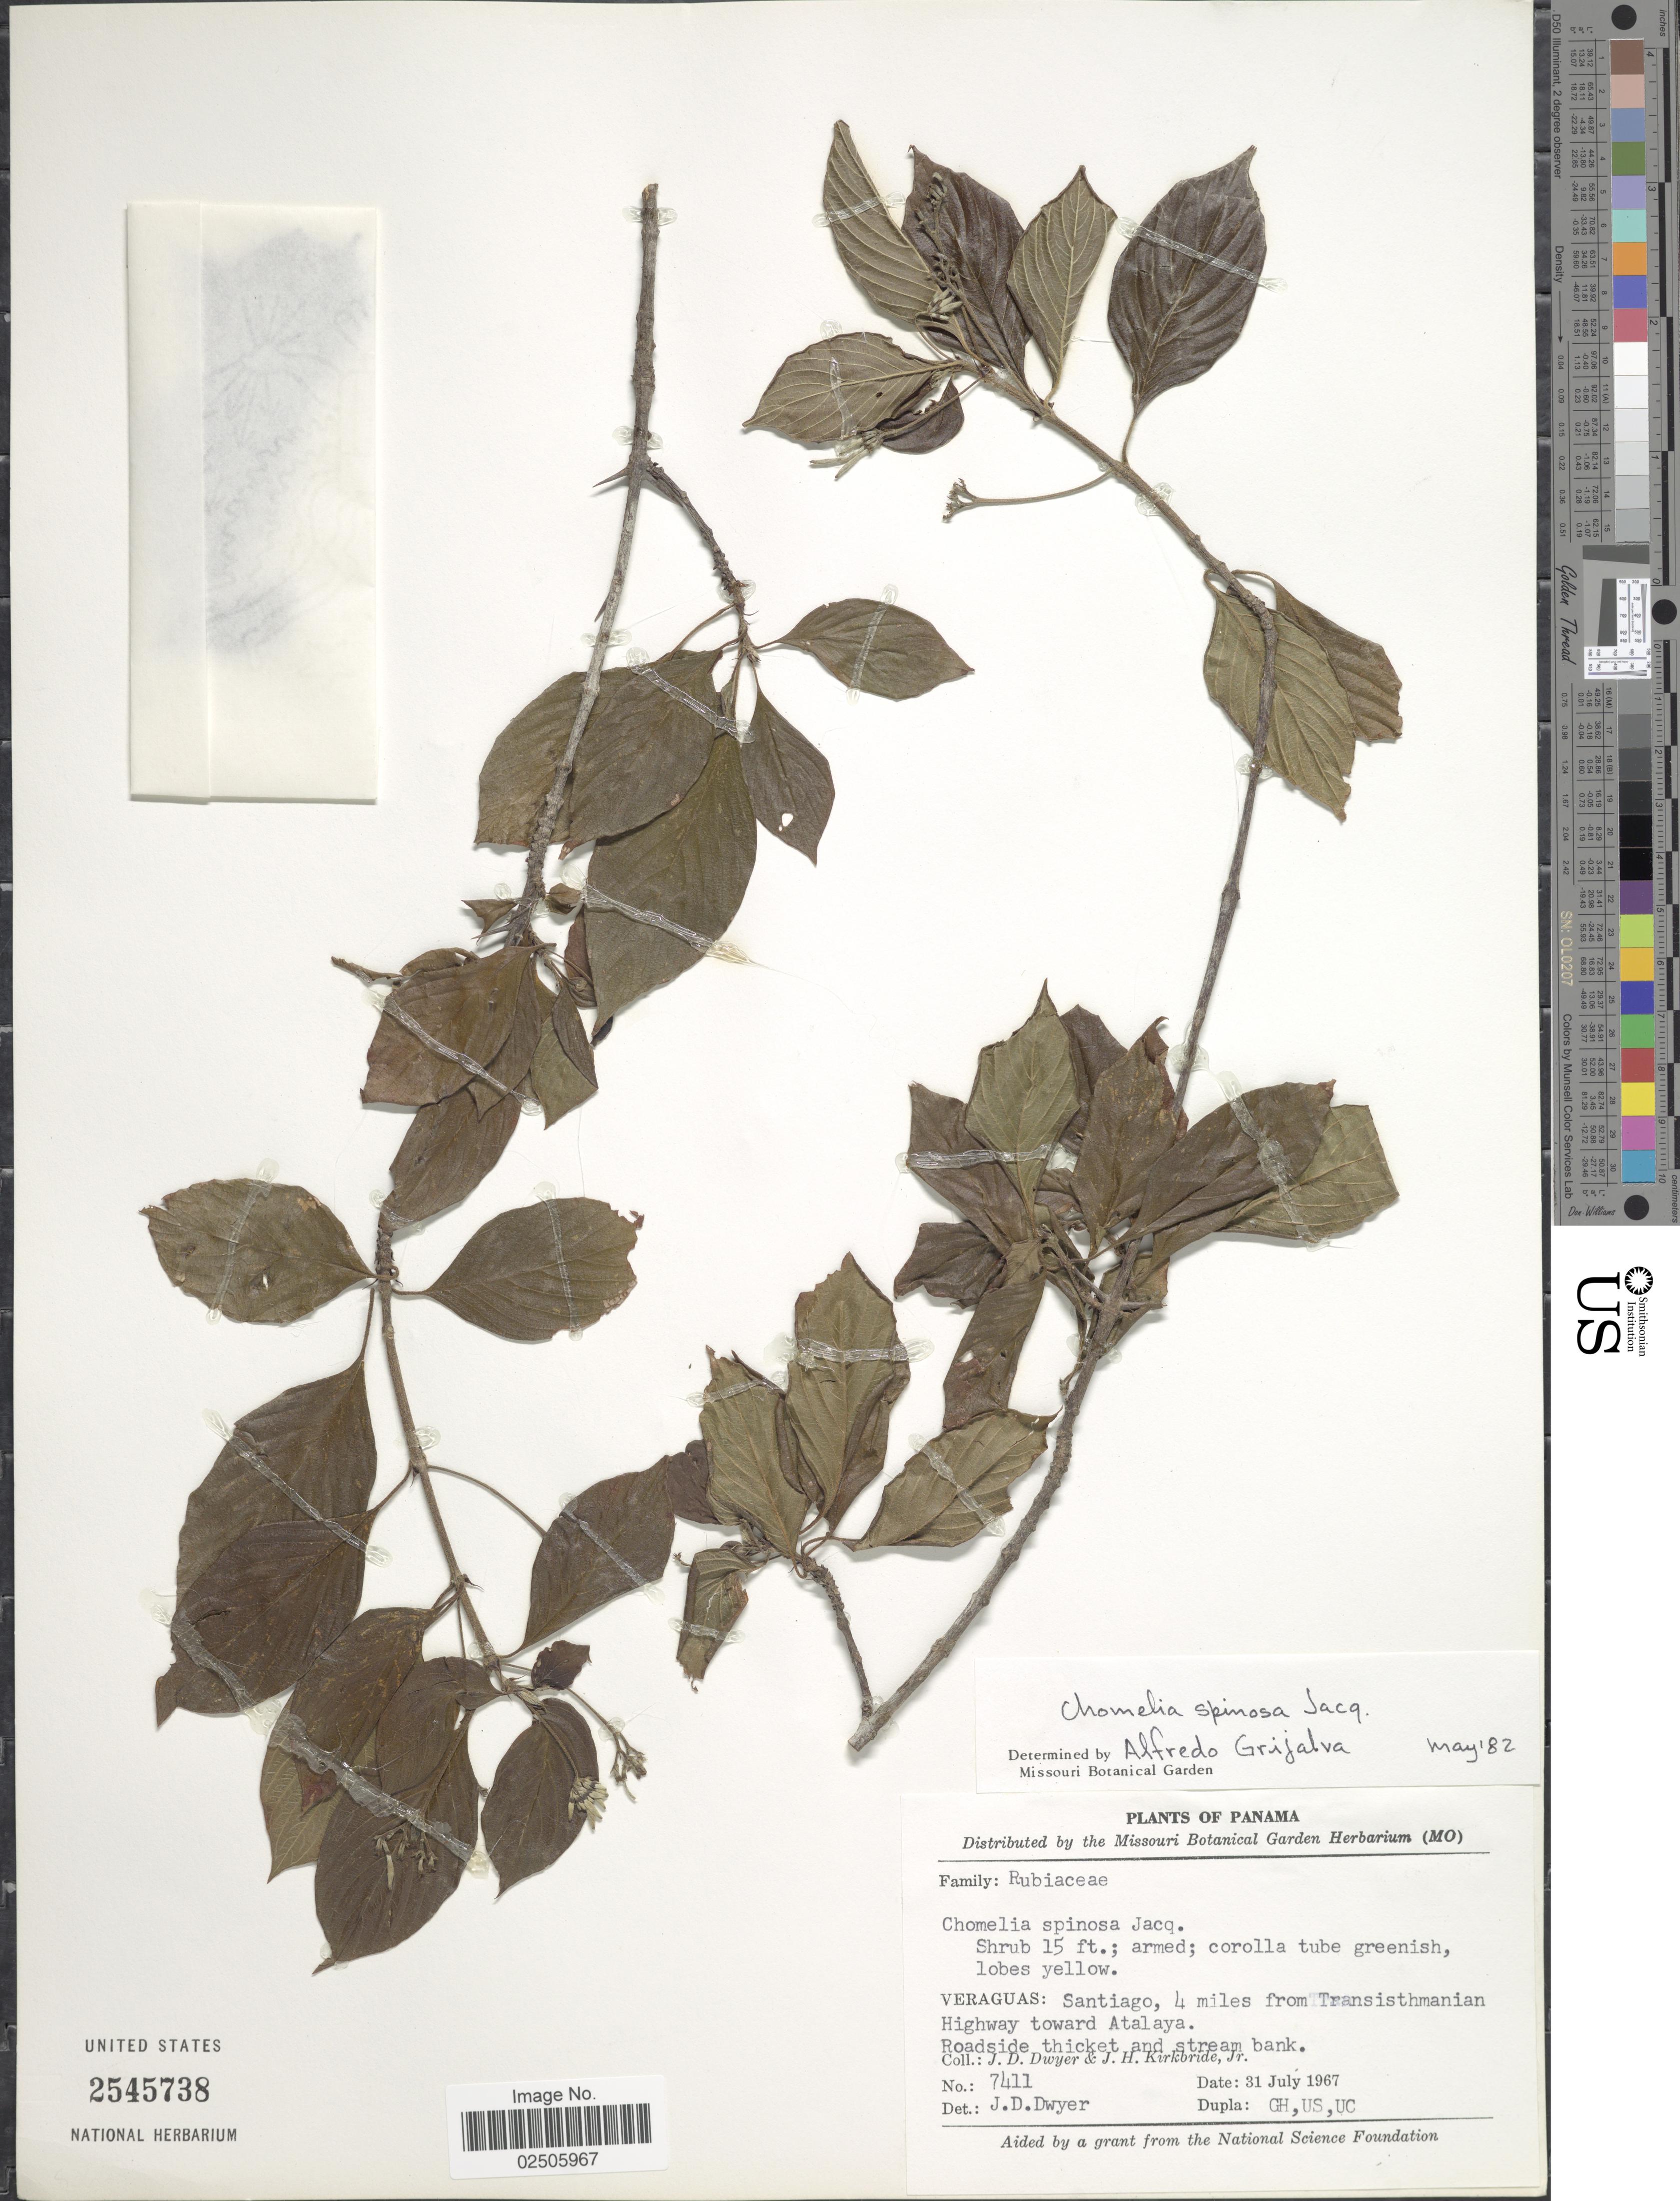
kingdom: Plantae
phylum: Tracheophyta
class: Magnoliopsida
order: Gentianales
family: Rubiaceae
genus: Chomelia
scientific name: Chomelia spinosa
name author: Jacq.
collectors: J. D. Dwyer & J. H. Kirkbride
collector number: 7411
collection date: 1967-07-31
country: Panama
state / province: Veraguas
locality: Santiago, 4 miles from Transisthmanian Highway toward Atalaya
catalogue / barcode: US 2545738